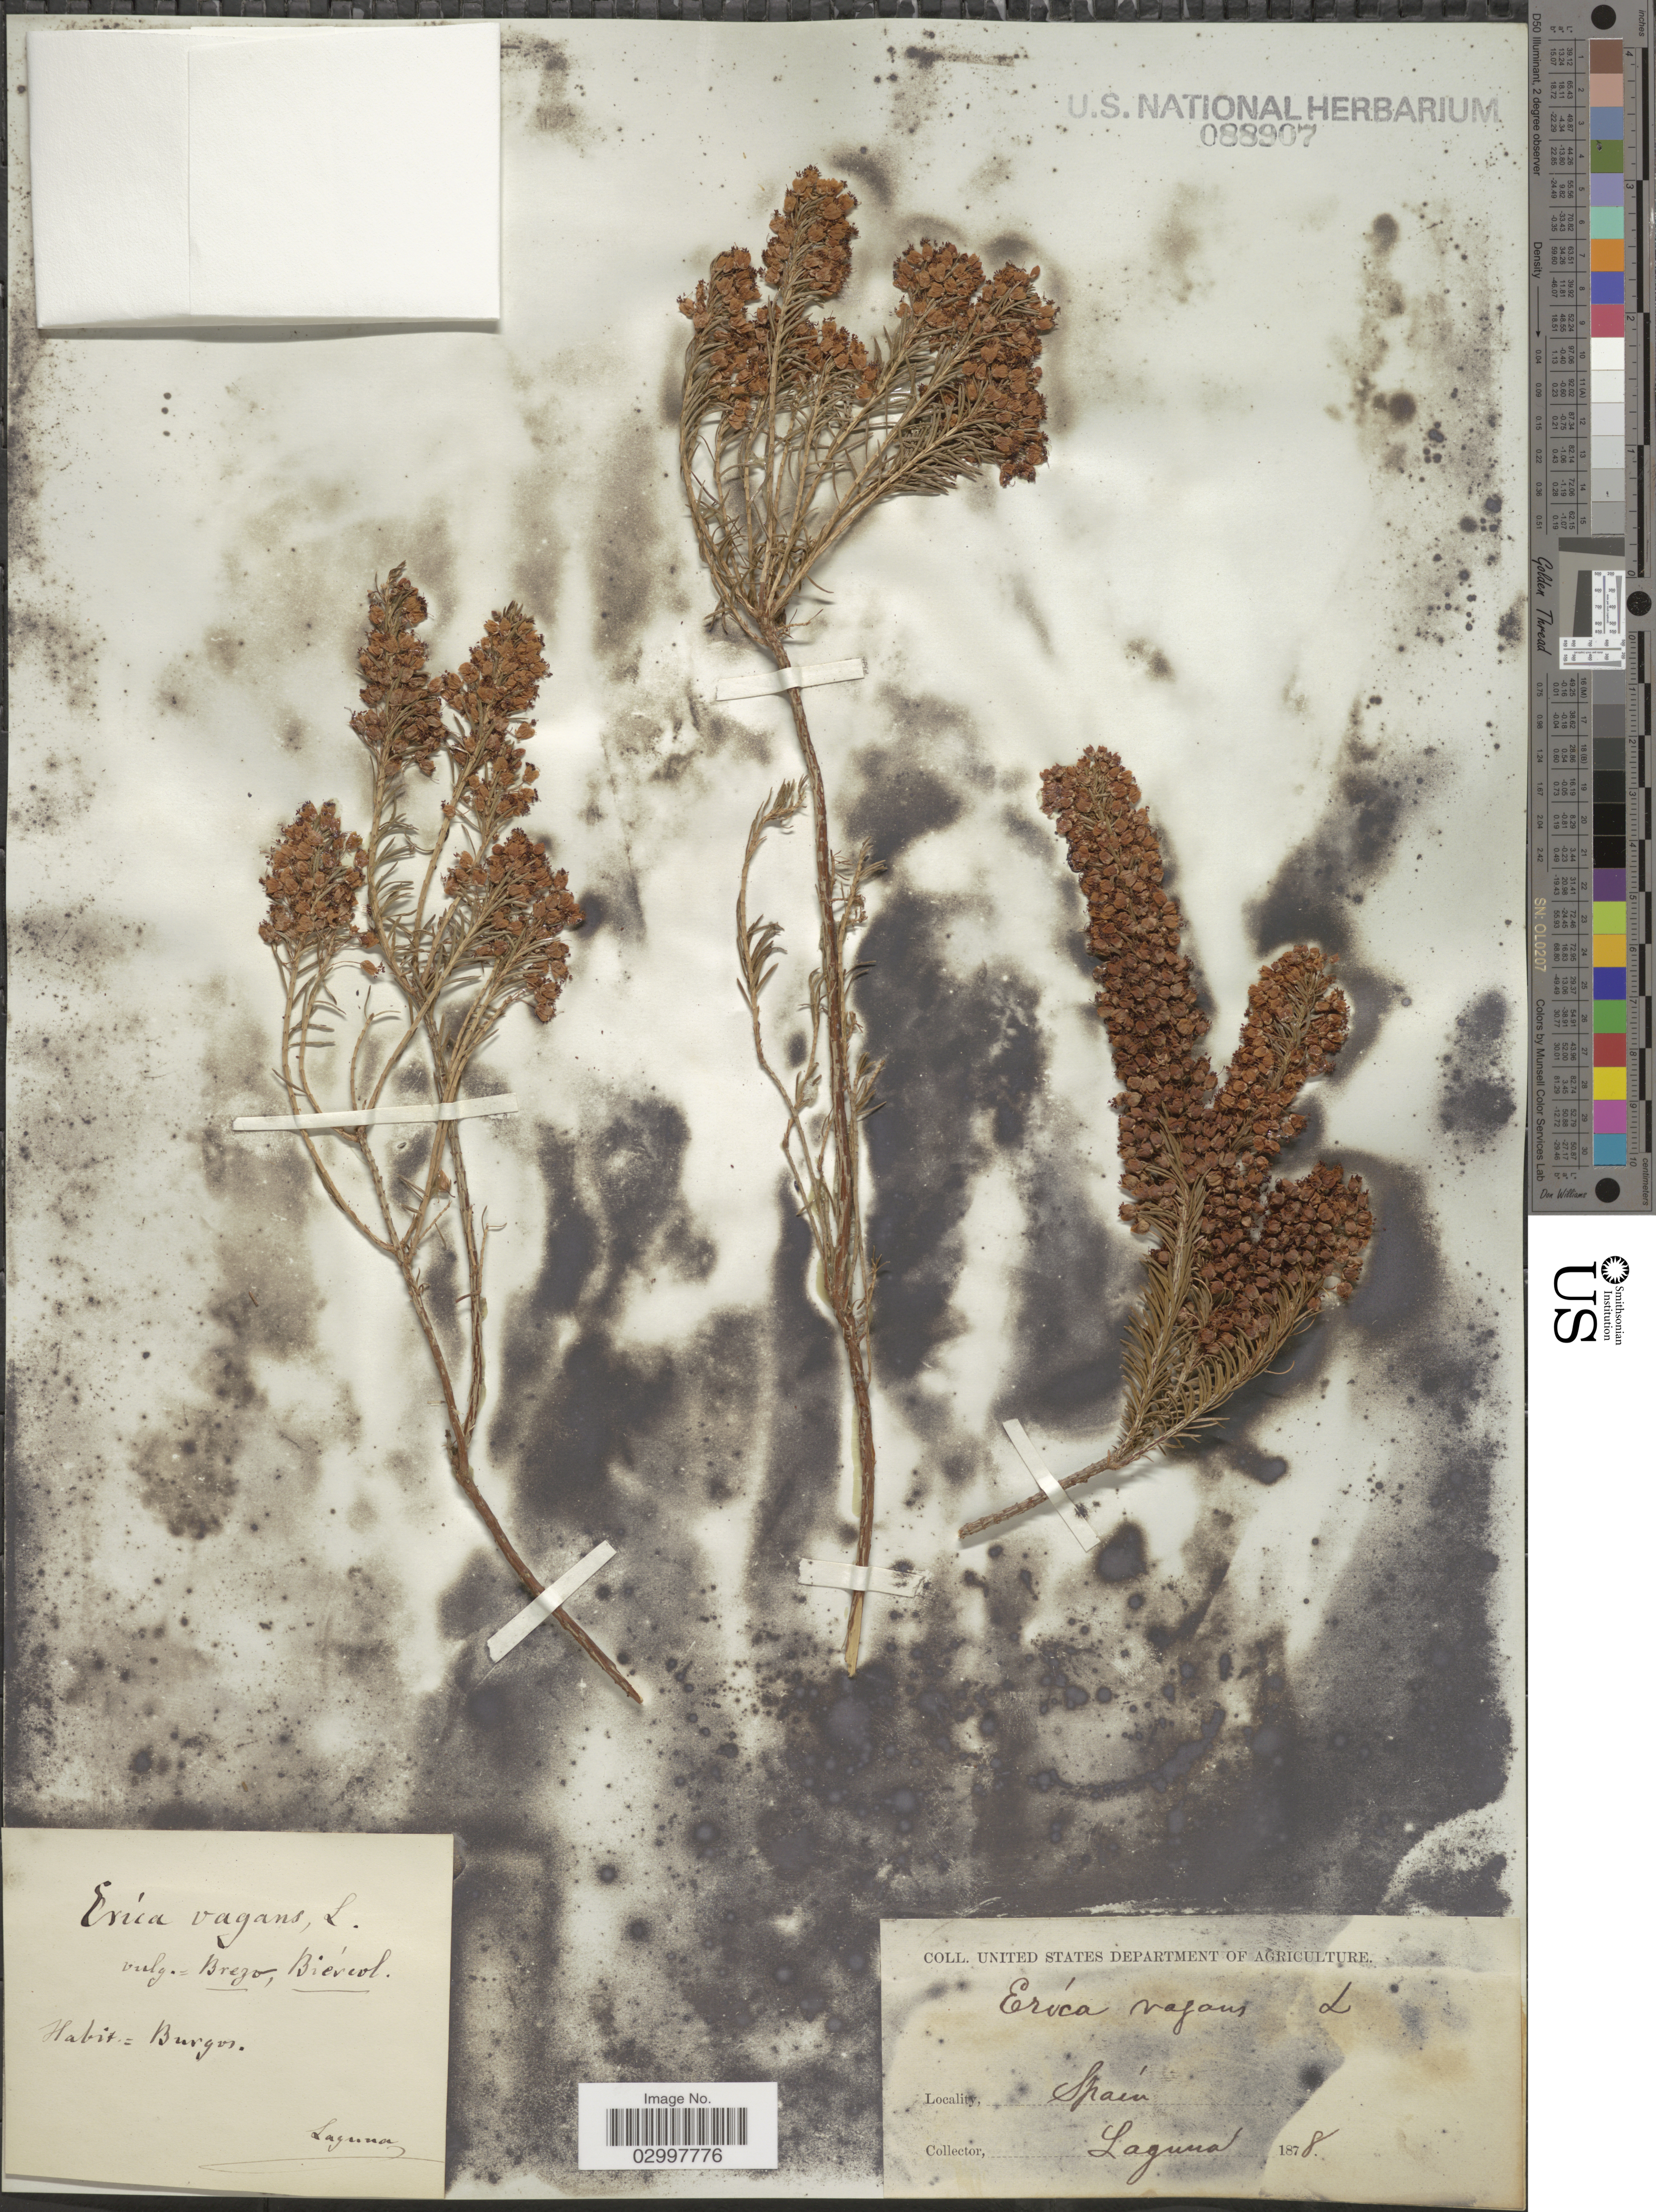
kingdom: Plantae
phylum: Tracheophyta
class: Magnoliopsida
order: Ericales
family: Ericaceae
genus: Erica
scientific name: Erica vagans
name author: L.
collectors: -. Laguna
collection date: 1878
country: Spain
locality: Burgos.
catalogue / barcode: US 88907